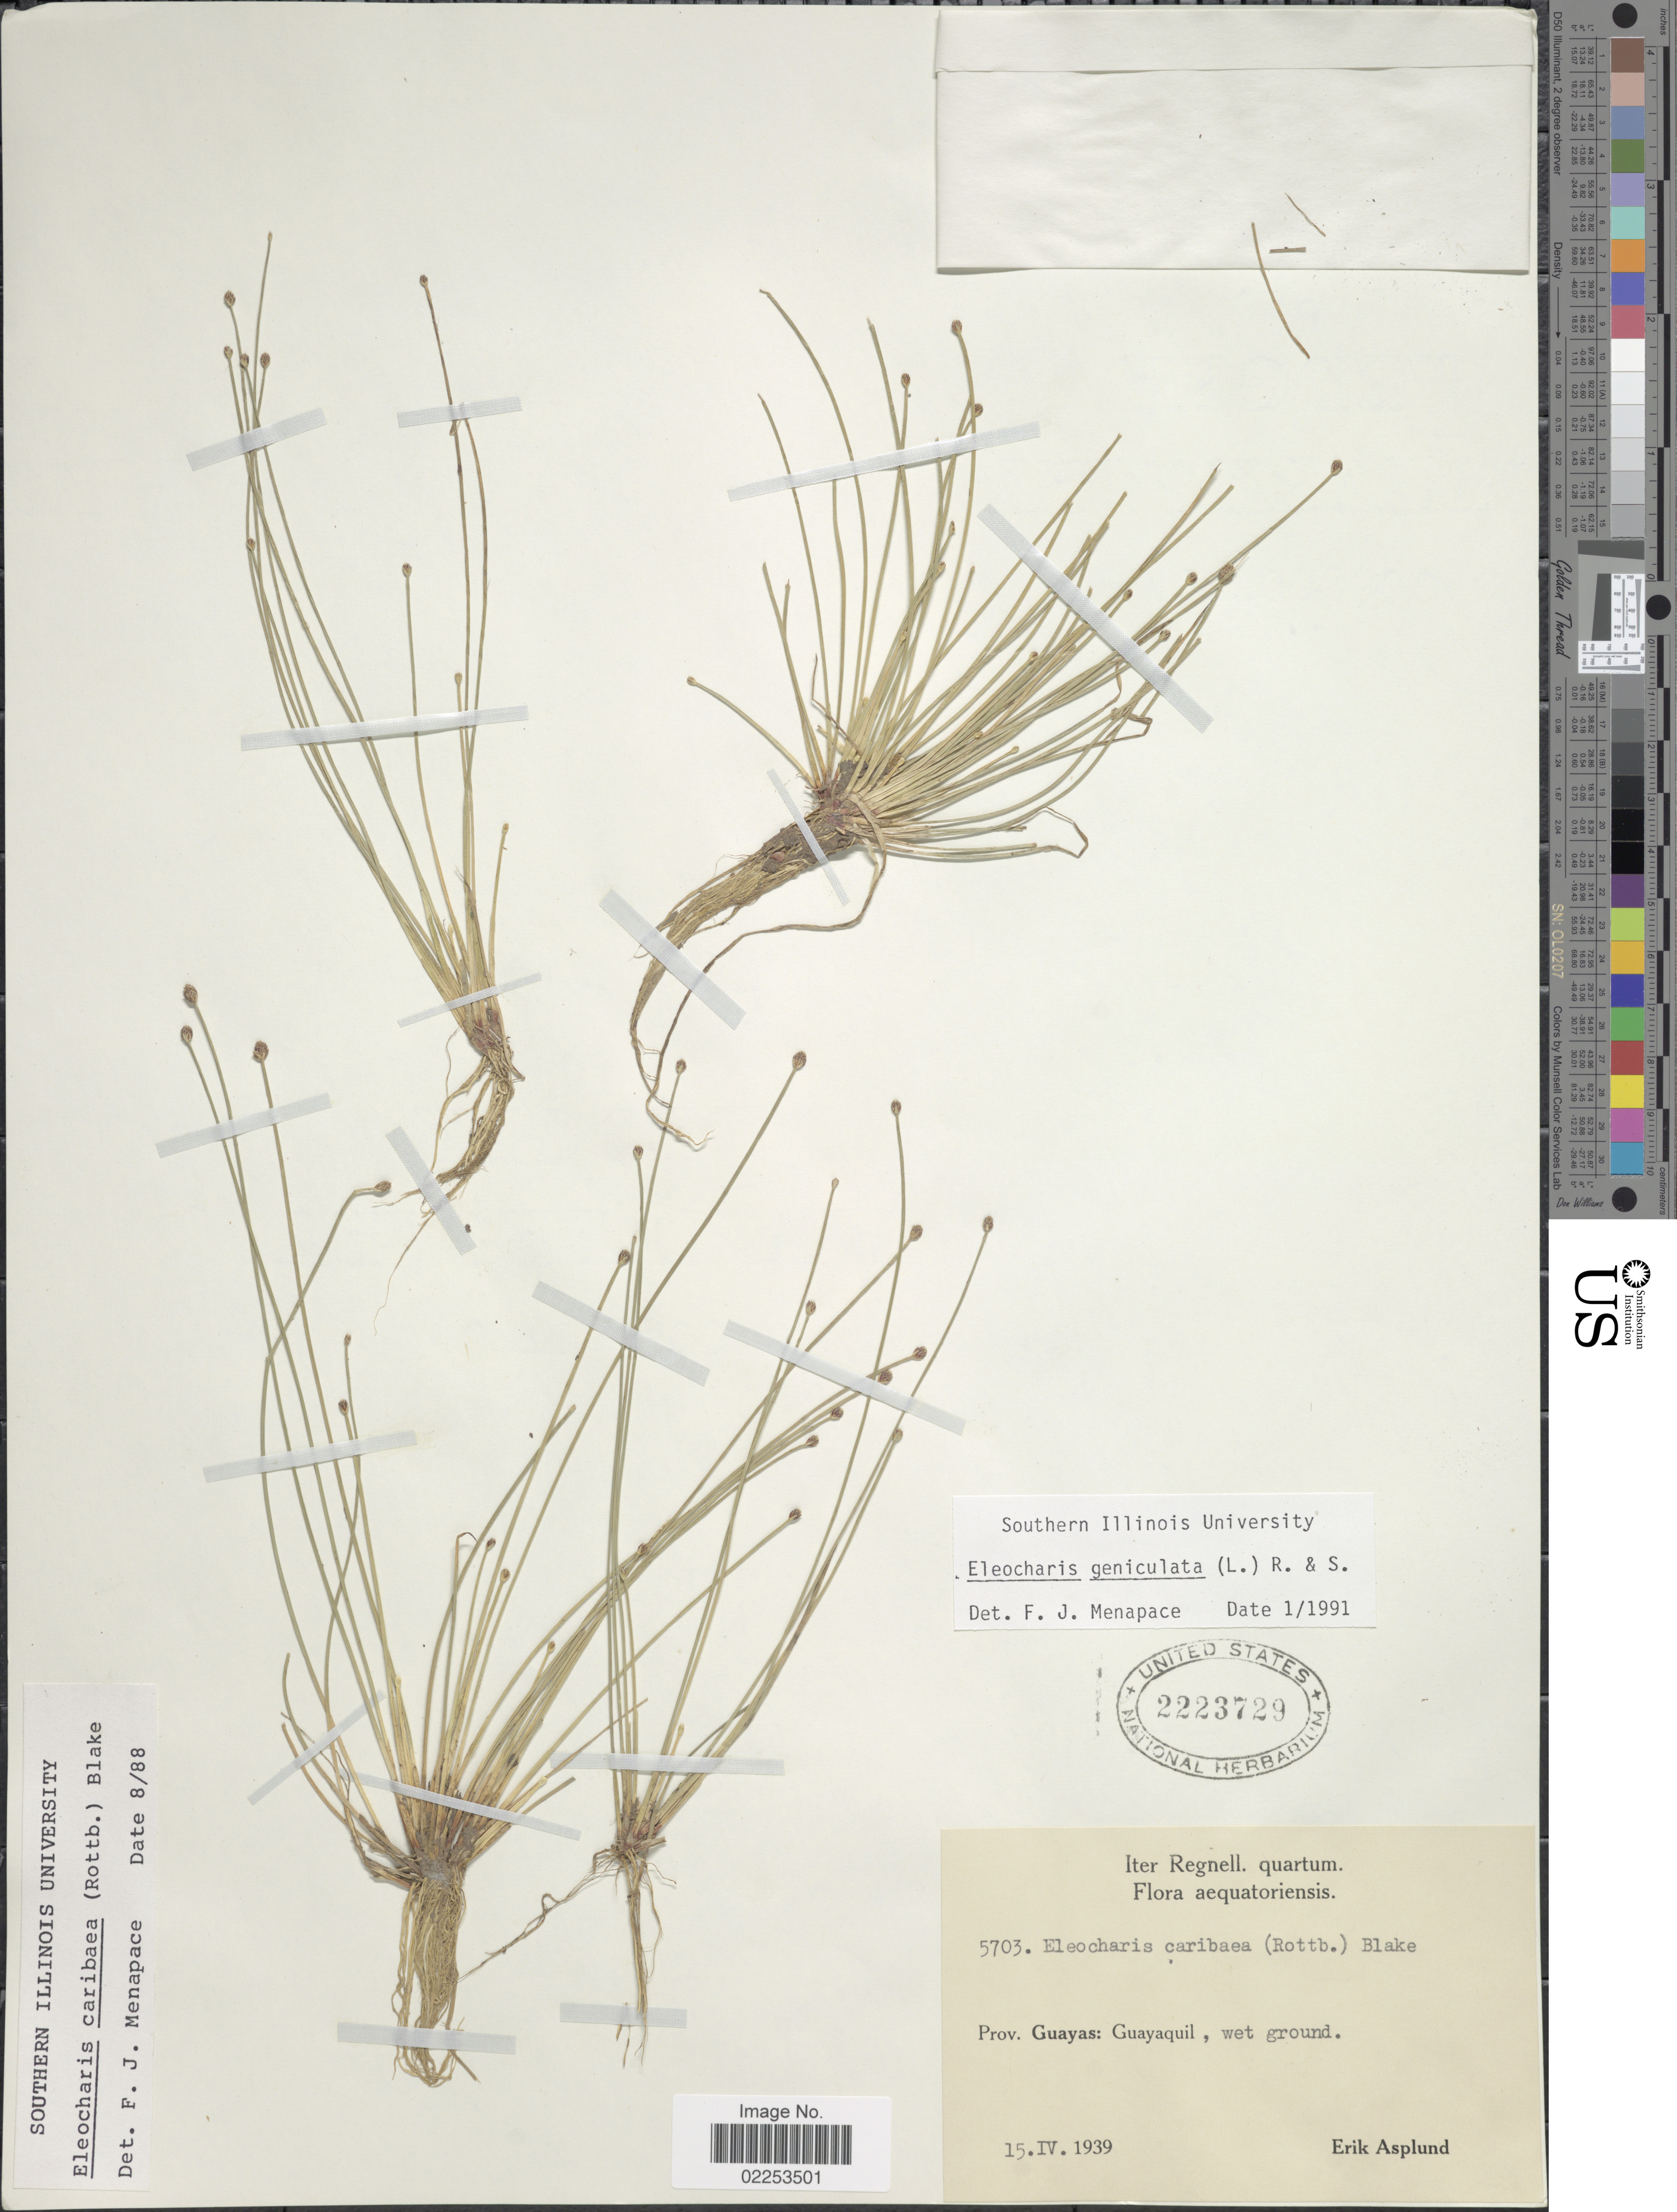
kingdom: Plantae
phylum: Tracheophyta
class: Liliopsida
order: Poales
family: Cyperaceae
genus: Eleocharis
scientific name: Eleocharis geniculata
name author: (L.) Roem. & Schult.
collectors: E. Asplund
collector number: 5703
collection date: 1939-04-15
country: Ecuador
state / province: Guayas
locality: Prov. Guyas: Guayaquil, wet ground. Aequatoriensis.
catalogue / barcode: US 2223729